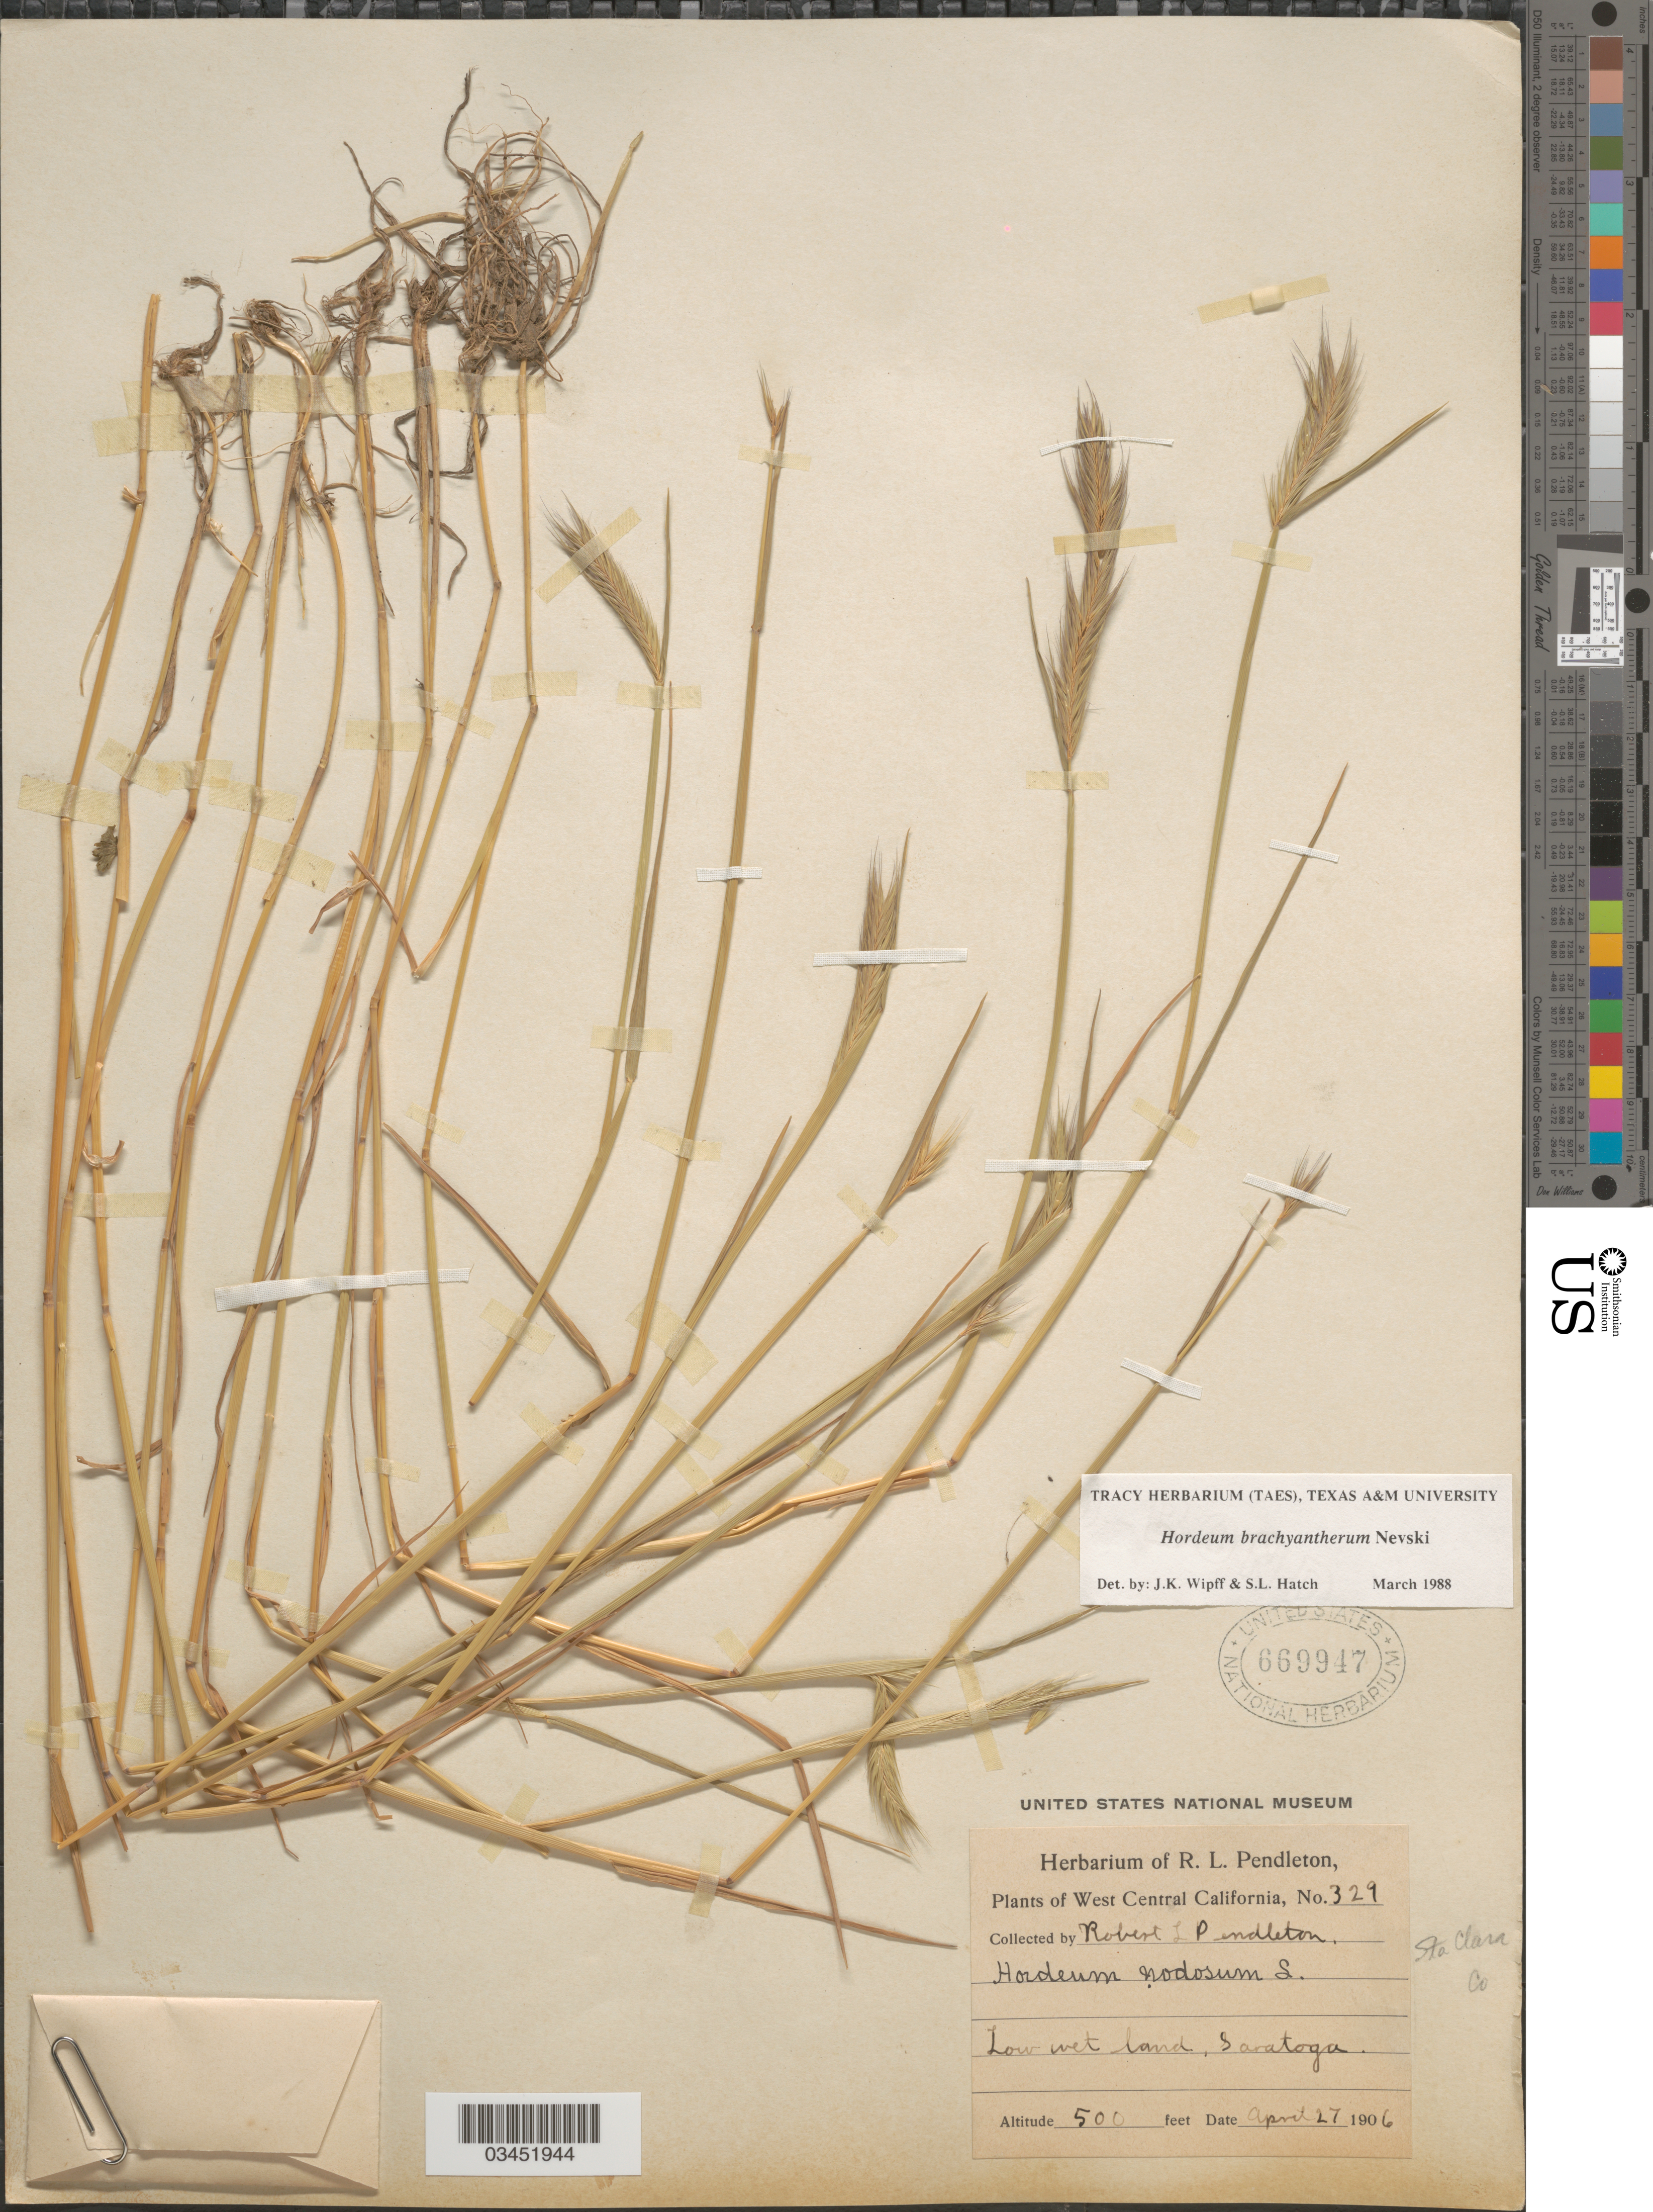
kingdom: Plantae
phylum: Tracheophyta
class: Liliopsida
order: Poales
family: Poaceae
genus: Hordeum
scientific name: Hordeum brachyantherum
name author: Nevski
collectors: R. Pendleton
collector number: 329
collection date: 1906-04-27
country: United States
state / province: California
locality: West Central California. Low wet land, Saratoga.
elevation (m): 152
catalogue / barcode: US 669947